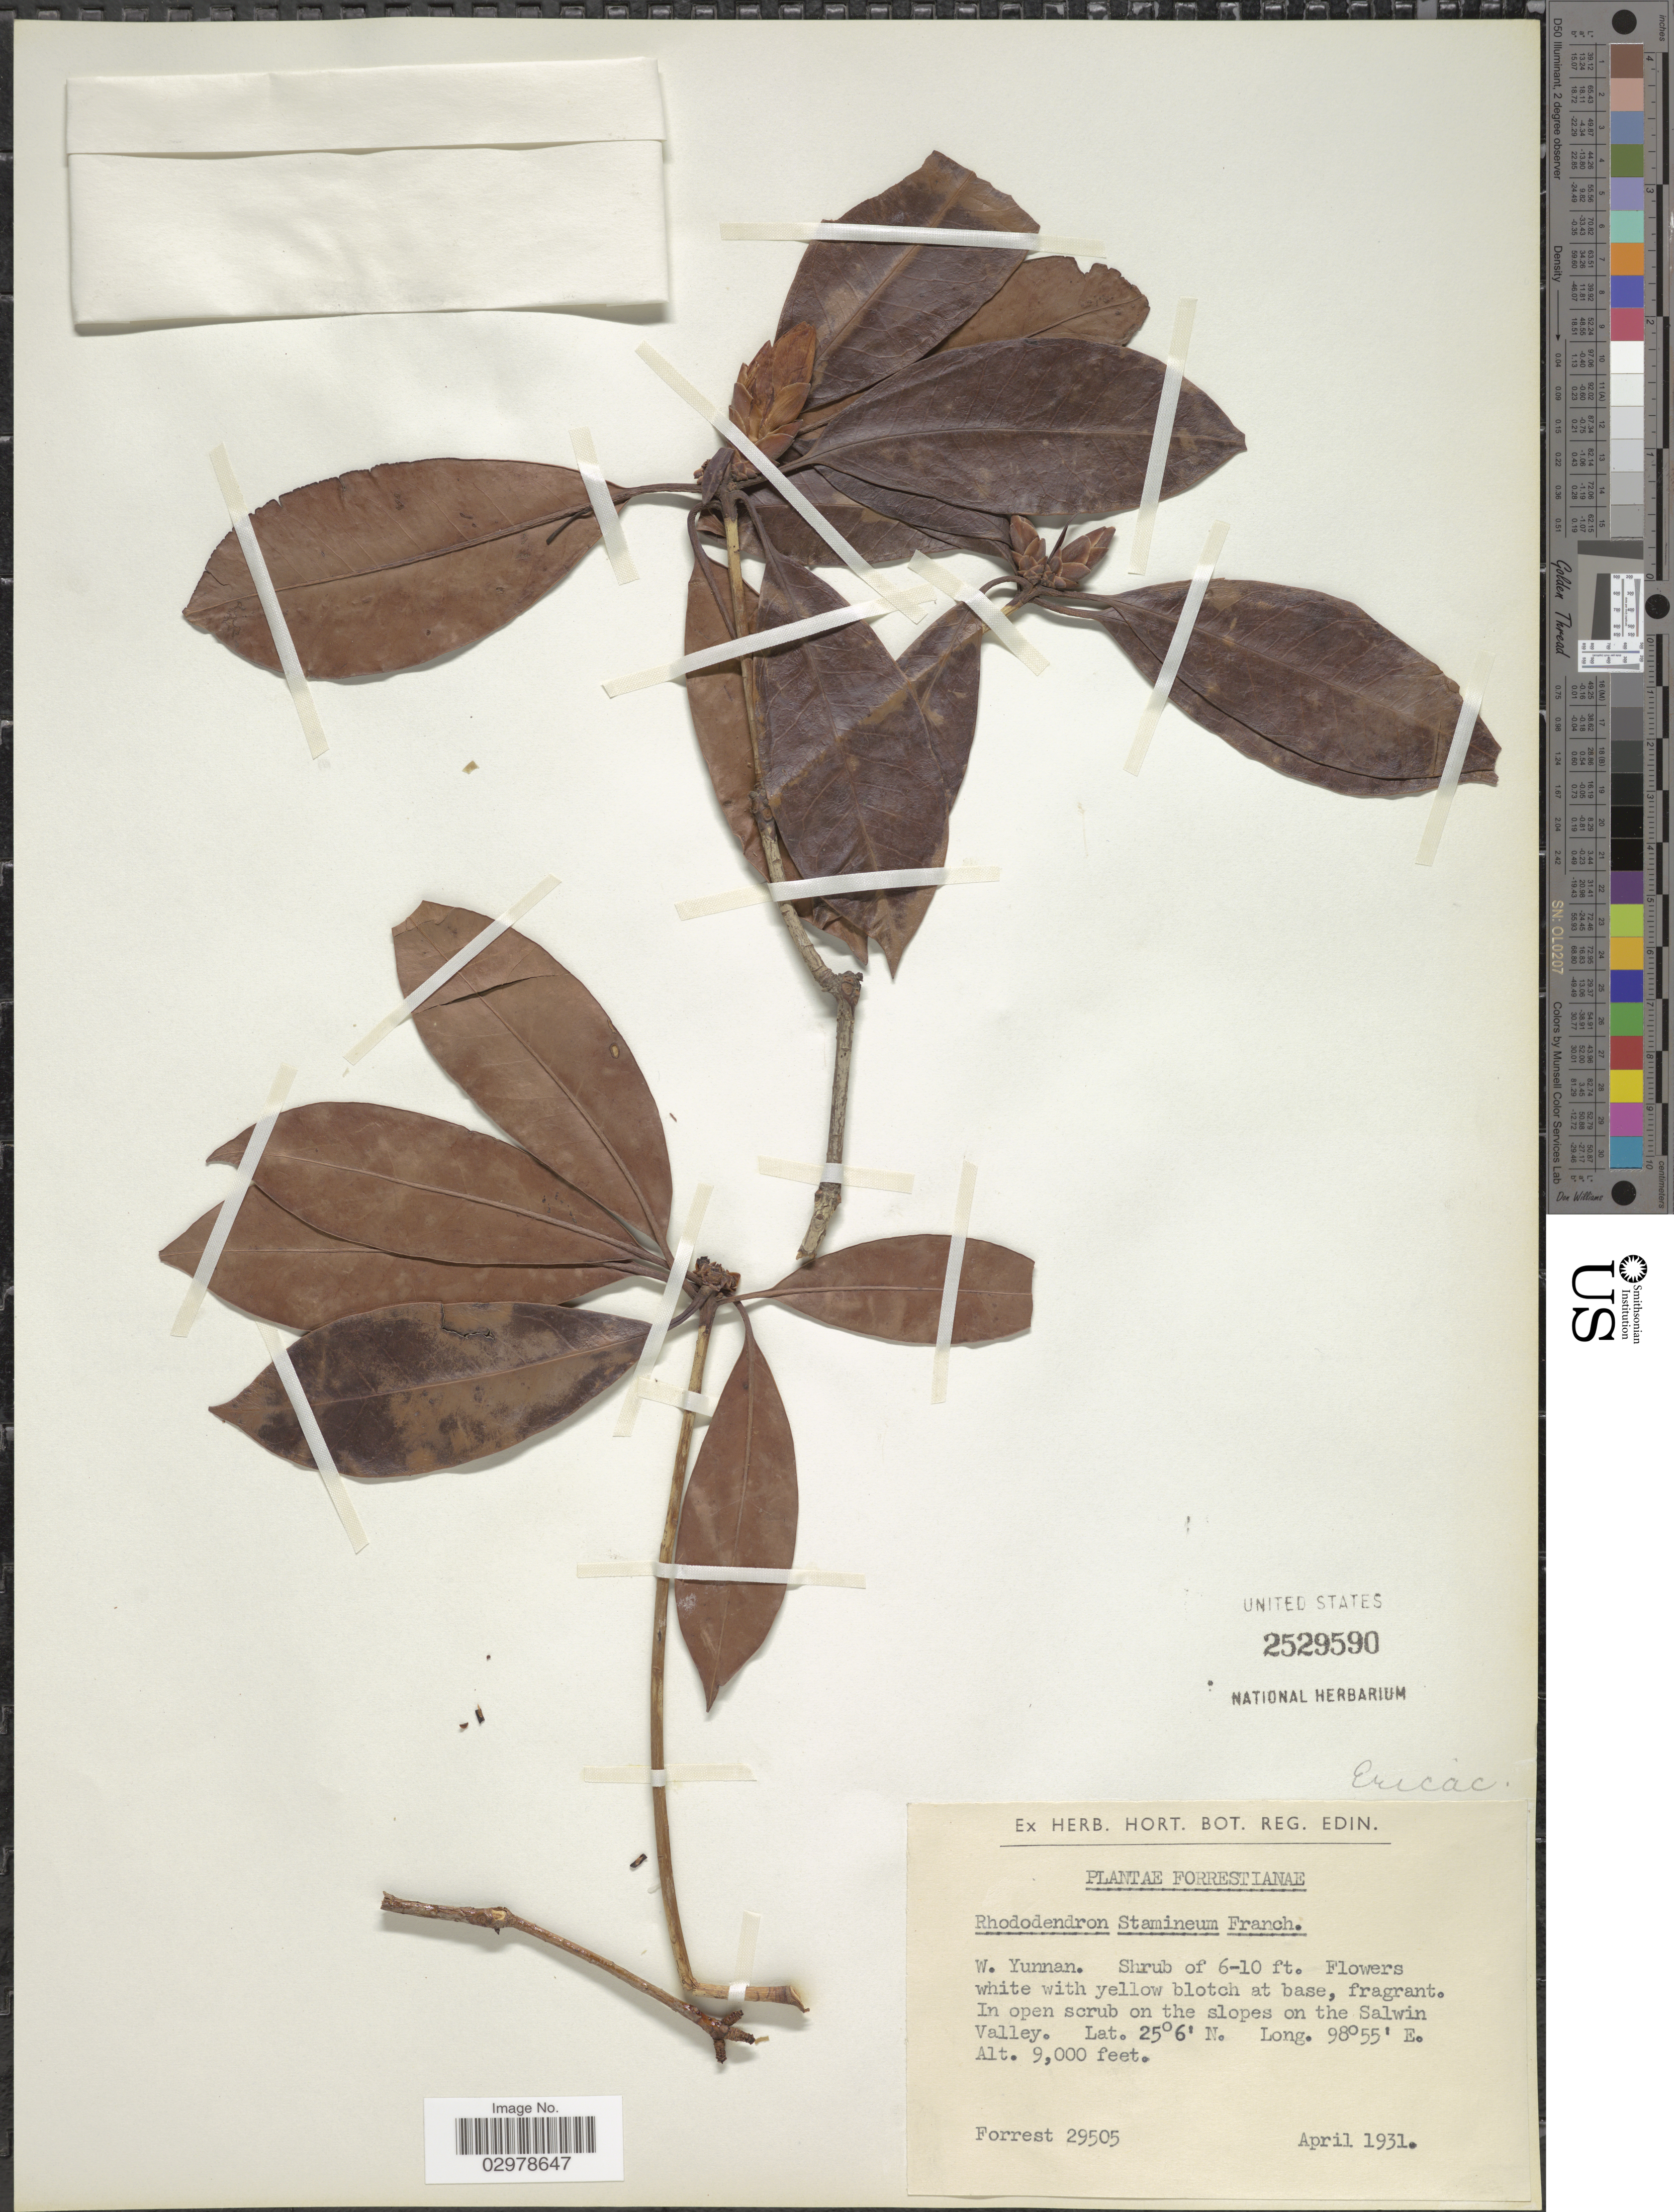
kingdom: Plantae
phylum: Tracheophyta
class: Magnoliopsida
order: Ericales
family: Ericaceae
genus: Rhododendron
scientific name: Rhododendron stamineum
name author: Franch.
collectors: -. Forrest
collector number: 29505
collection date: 1931-04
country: China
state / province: Yunnan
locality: W. Yunnan. On the slopes on the Salwin Valley.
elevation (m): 2743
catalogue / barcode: US 2529590